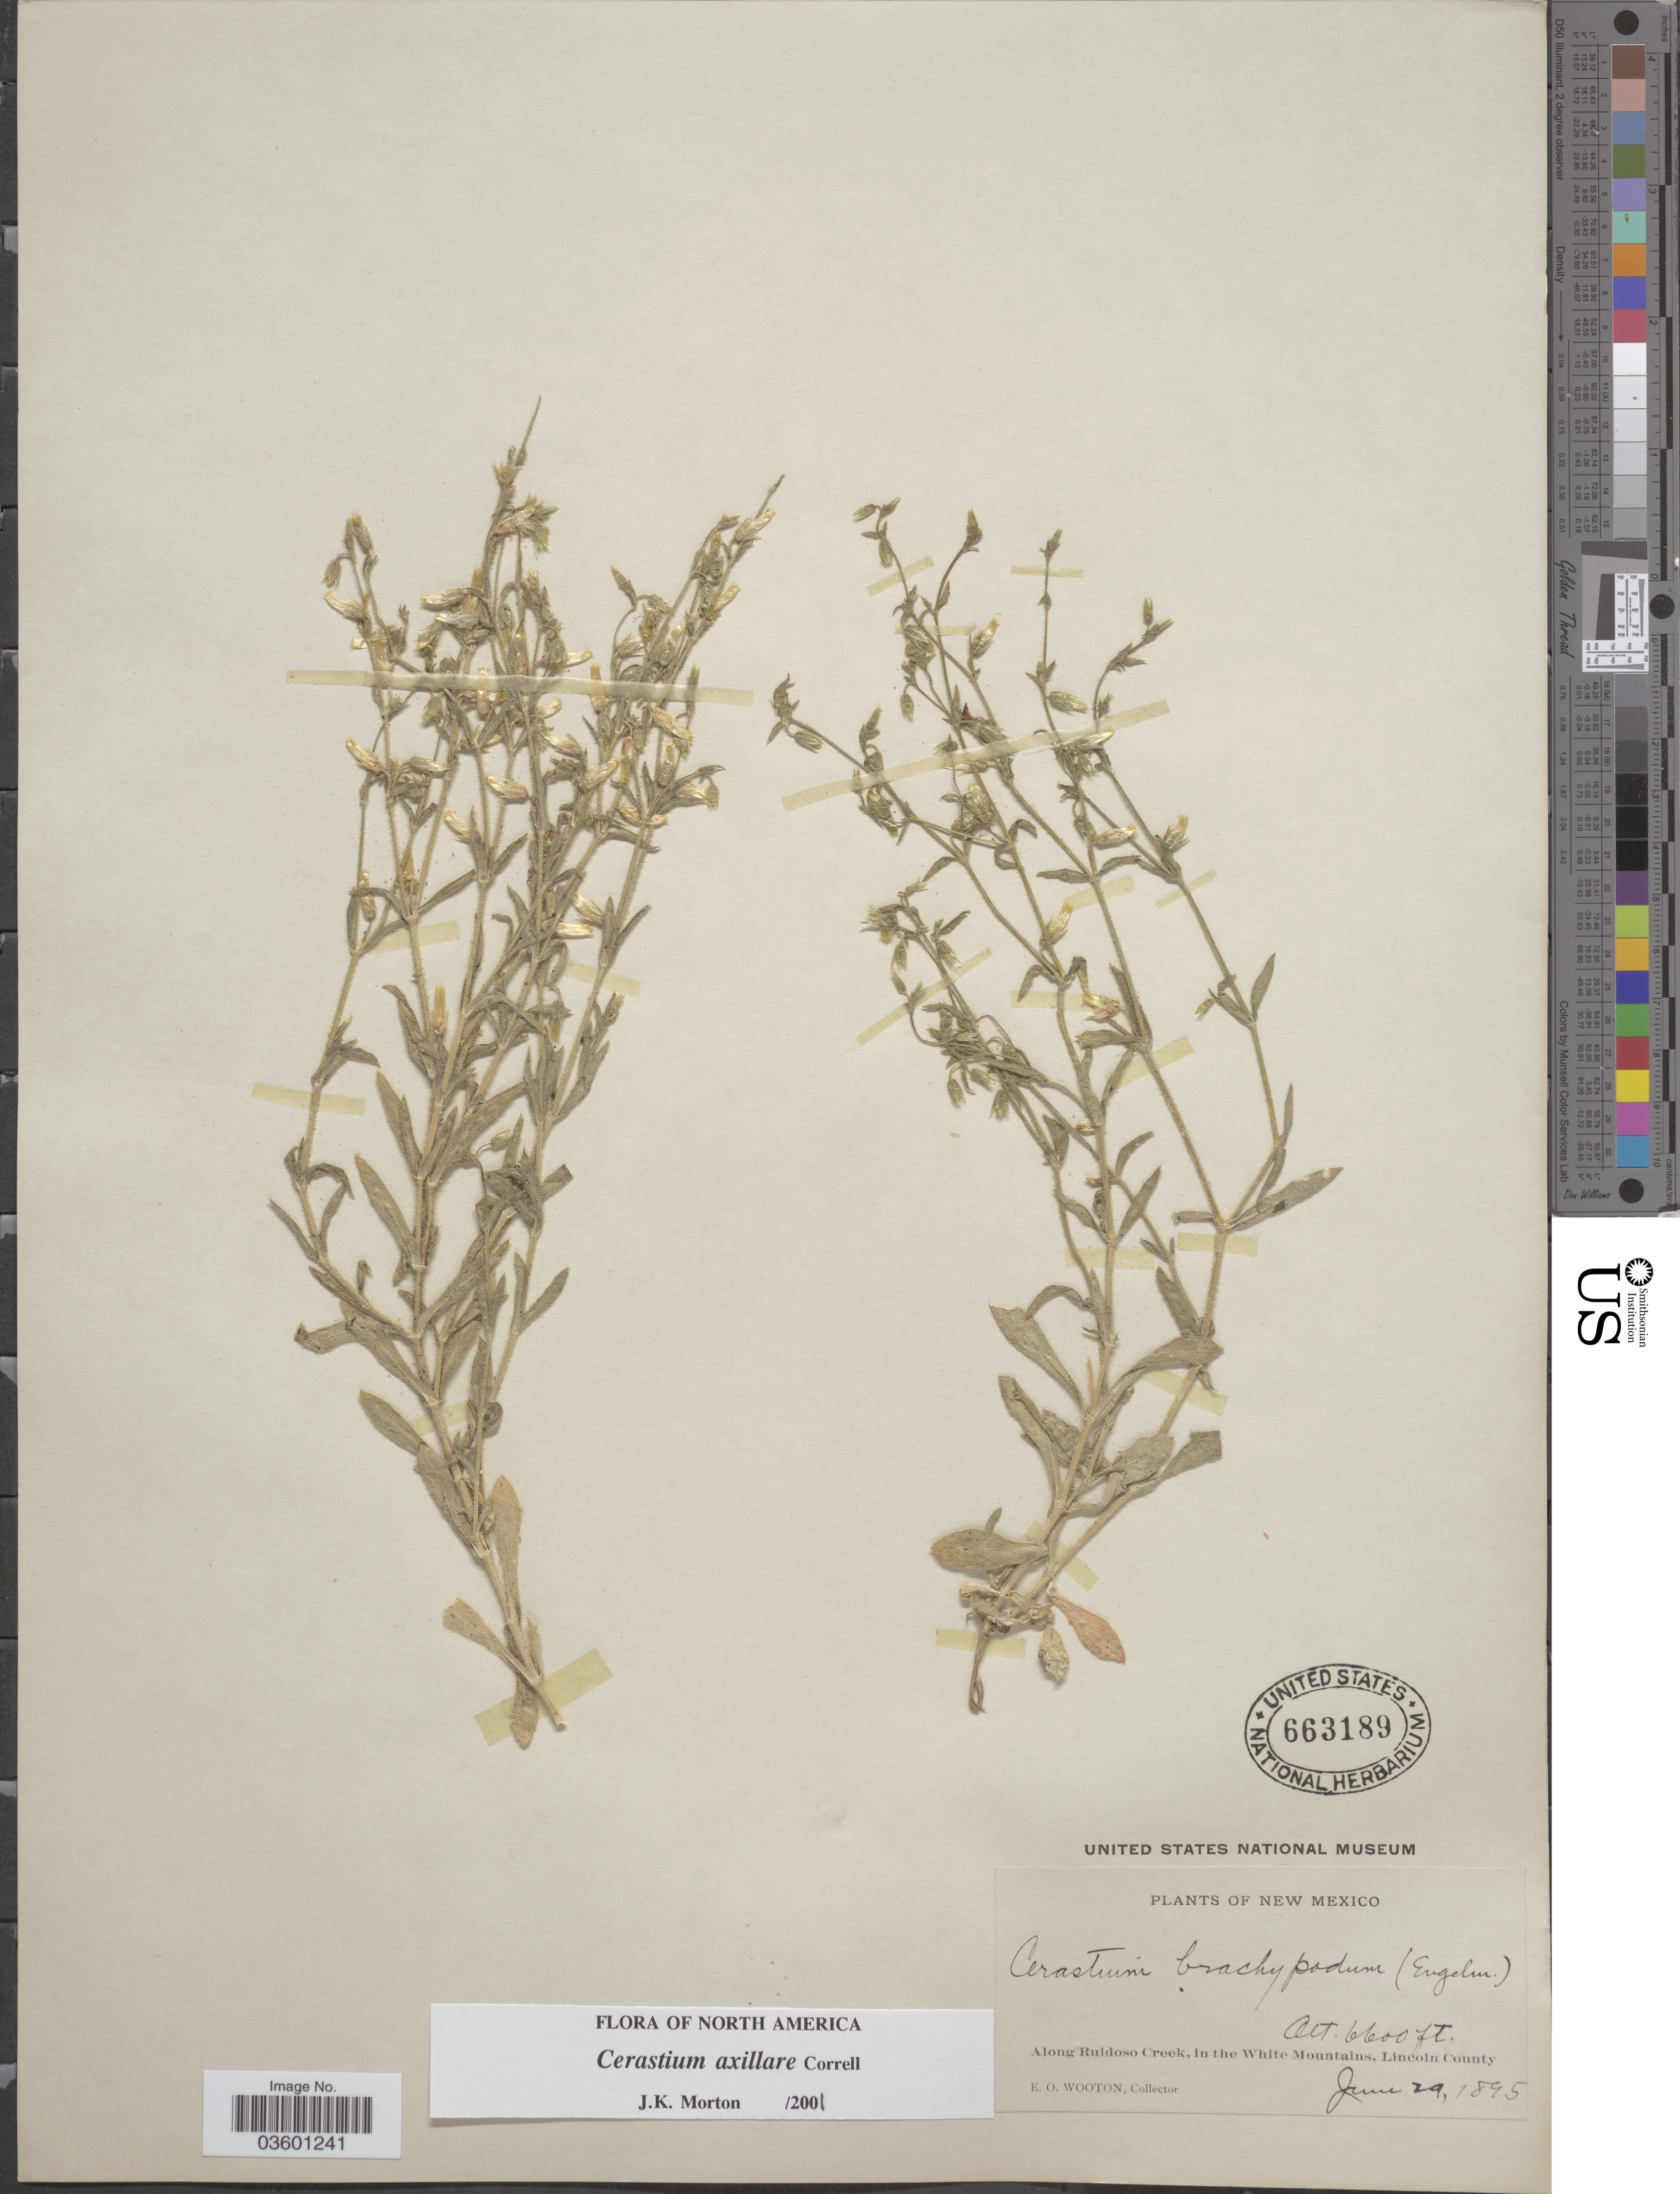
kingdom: Plantae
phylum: Tracheophyta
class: Magnoliopsida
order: Caryophyllales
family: Caryophyllaceae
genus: Cerastium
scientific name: Cerastium axillare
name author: Correll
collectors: E. O. Wooton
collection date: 1895-06-29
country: United States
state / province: New Mexico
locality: Along Ruidoso Creek, in the White Mountains, Lincoln County.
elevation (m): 2012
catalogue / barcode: US 663189